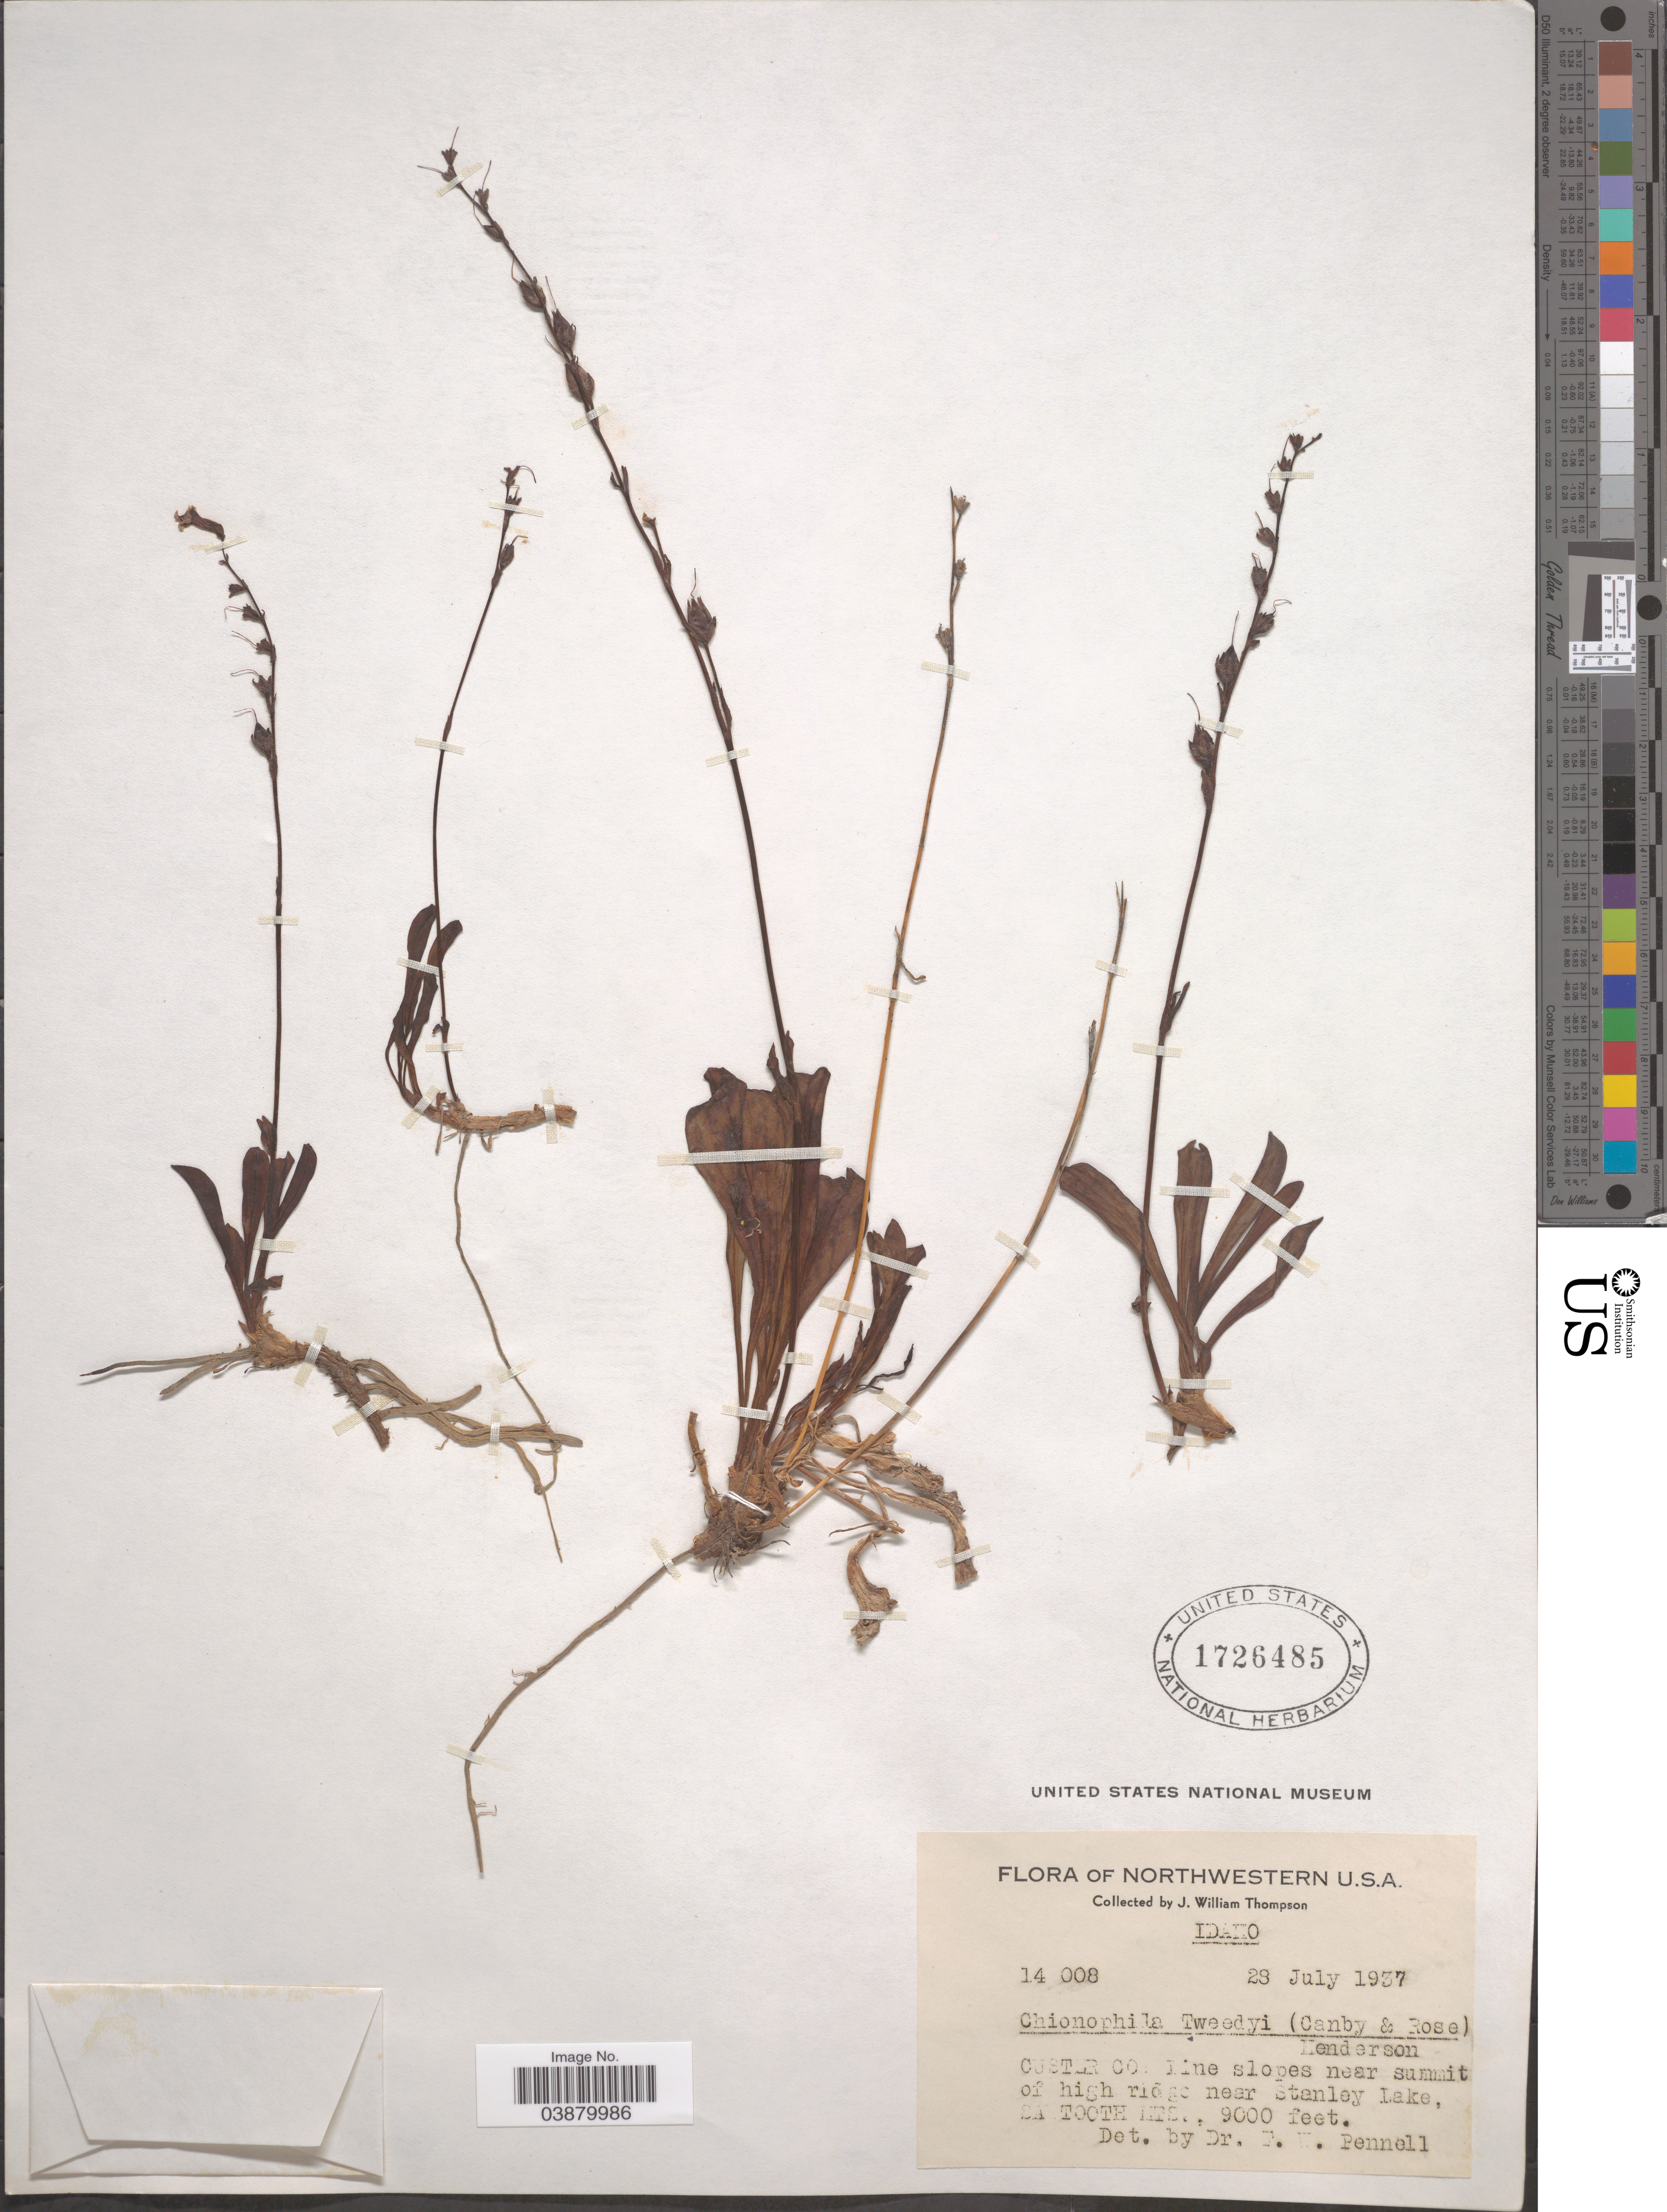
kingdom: Plantae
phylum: Tracheophyta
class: Magnoliopsida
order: Lamiales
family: Plantaginaceae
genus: Chionophila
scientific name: Chionophila tweedyi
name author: (Canby & Rose) Hend.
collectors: J. W. Thompson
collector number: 14008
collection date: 1937-07-28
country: United States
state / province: Idaho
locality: Custer Co: Pine slopes near summit of high ridge near Stanley Lake, Sawtooth Mts.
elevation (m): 2743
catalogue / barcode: US 1726485